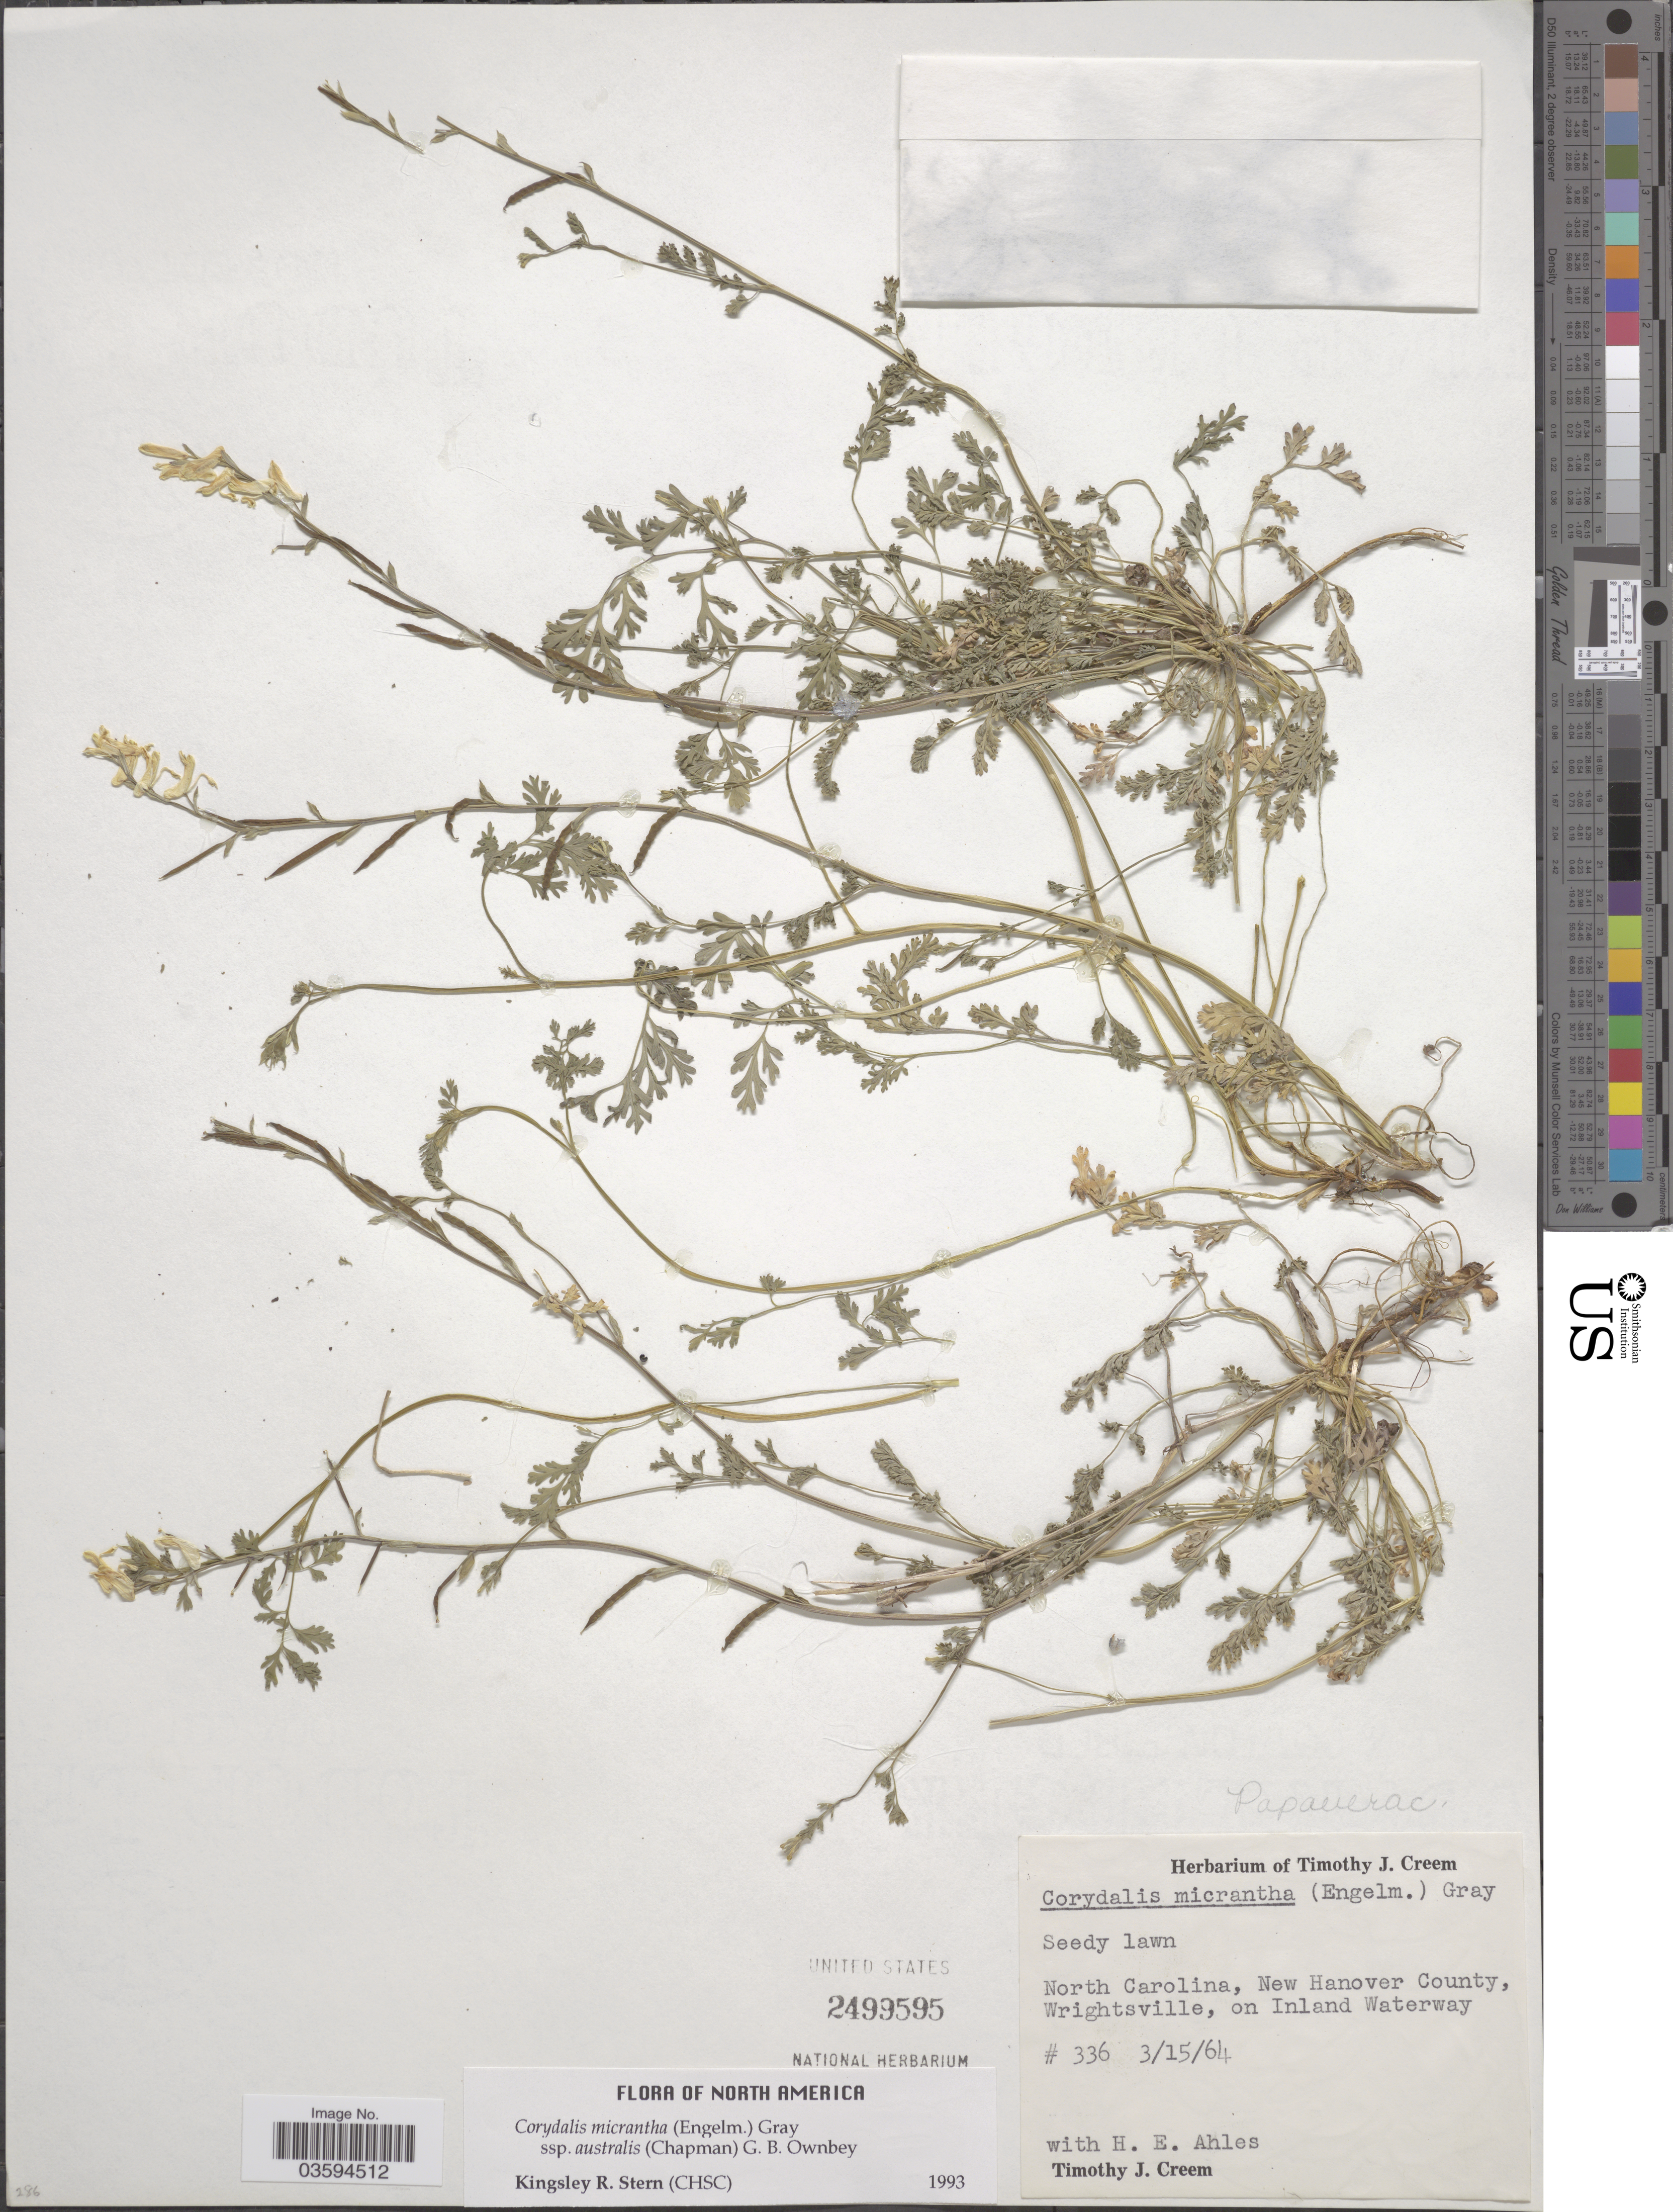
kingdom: Plantae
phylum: Tracheophyta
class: Magnoliopsida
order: Ranunculales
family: Papaveraceae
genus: Corydalis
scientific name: Corydalis micrantha subsp. australis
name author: (Chapm.) G.B. Ownbey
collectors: T. J. Creem & H. E. Ahles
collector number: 336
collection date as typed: Transcribed d/m/y: 15/3/64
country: United States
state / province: North Carolina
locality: New Hanover County, Wrightsville, on Inland Waterway.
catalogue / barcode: US 2499595